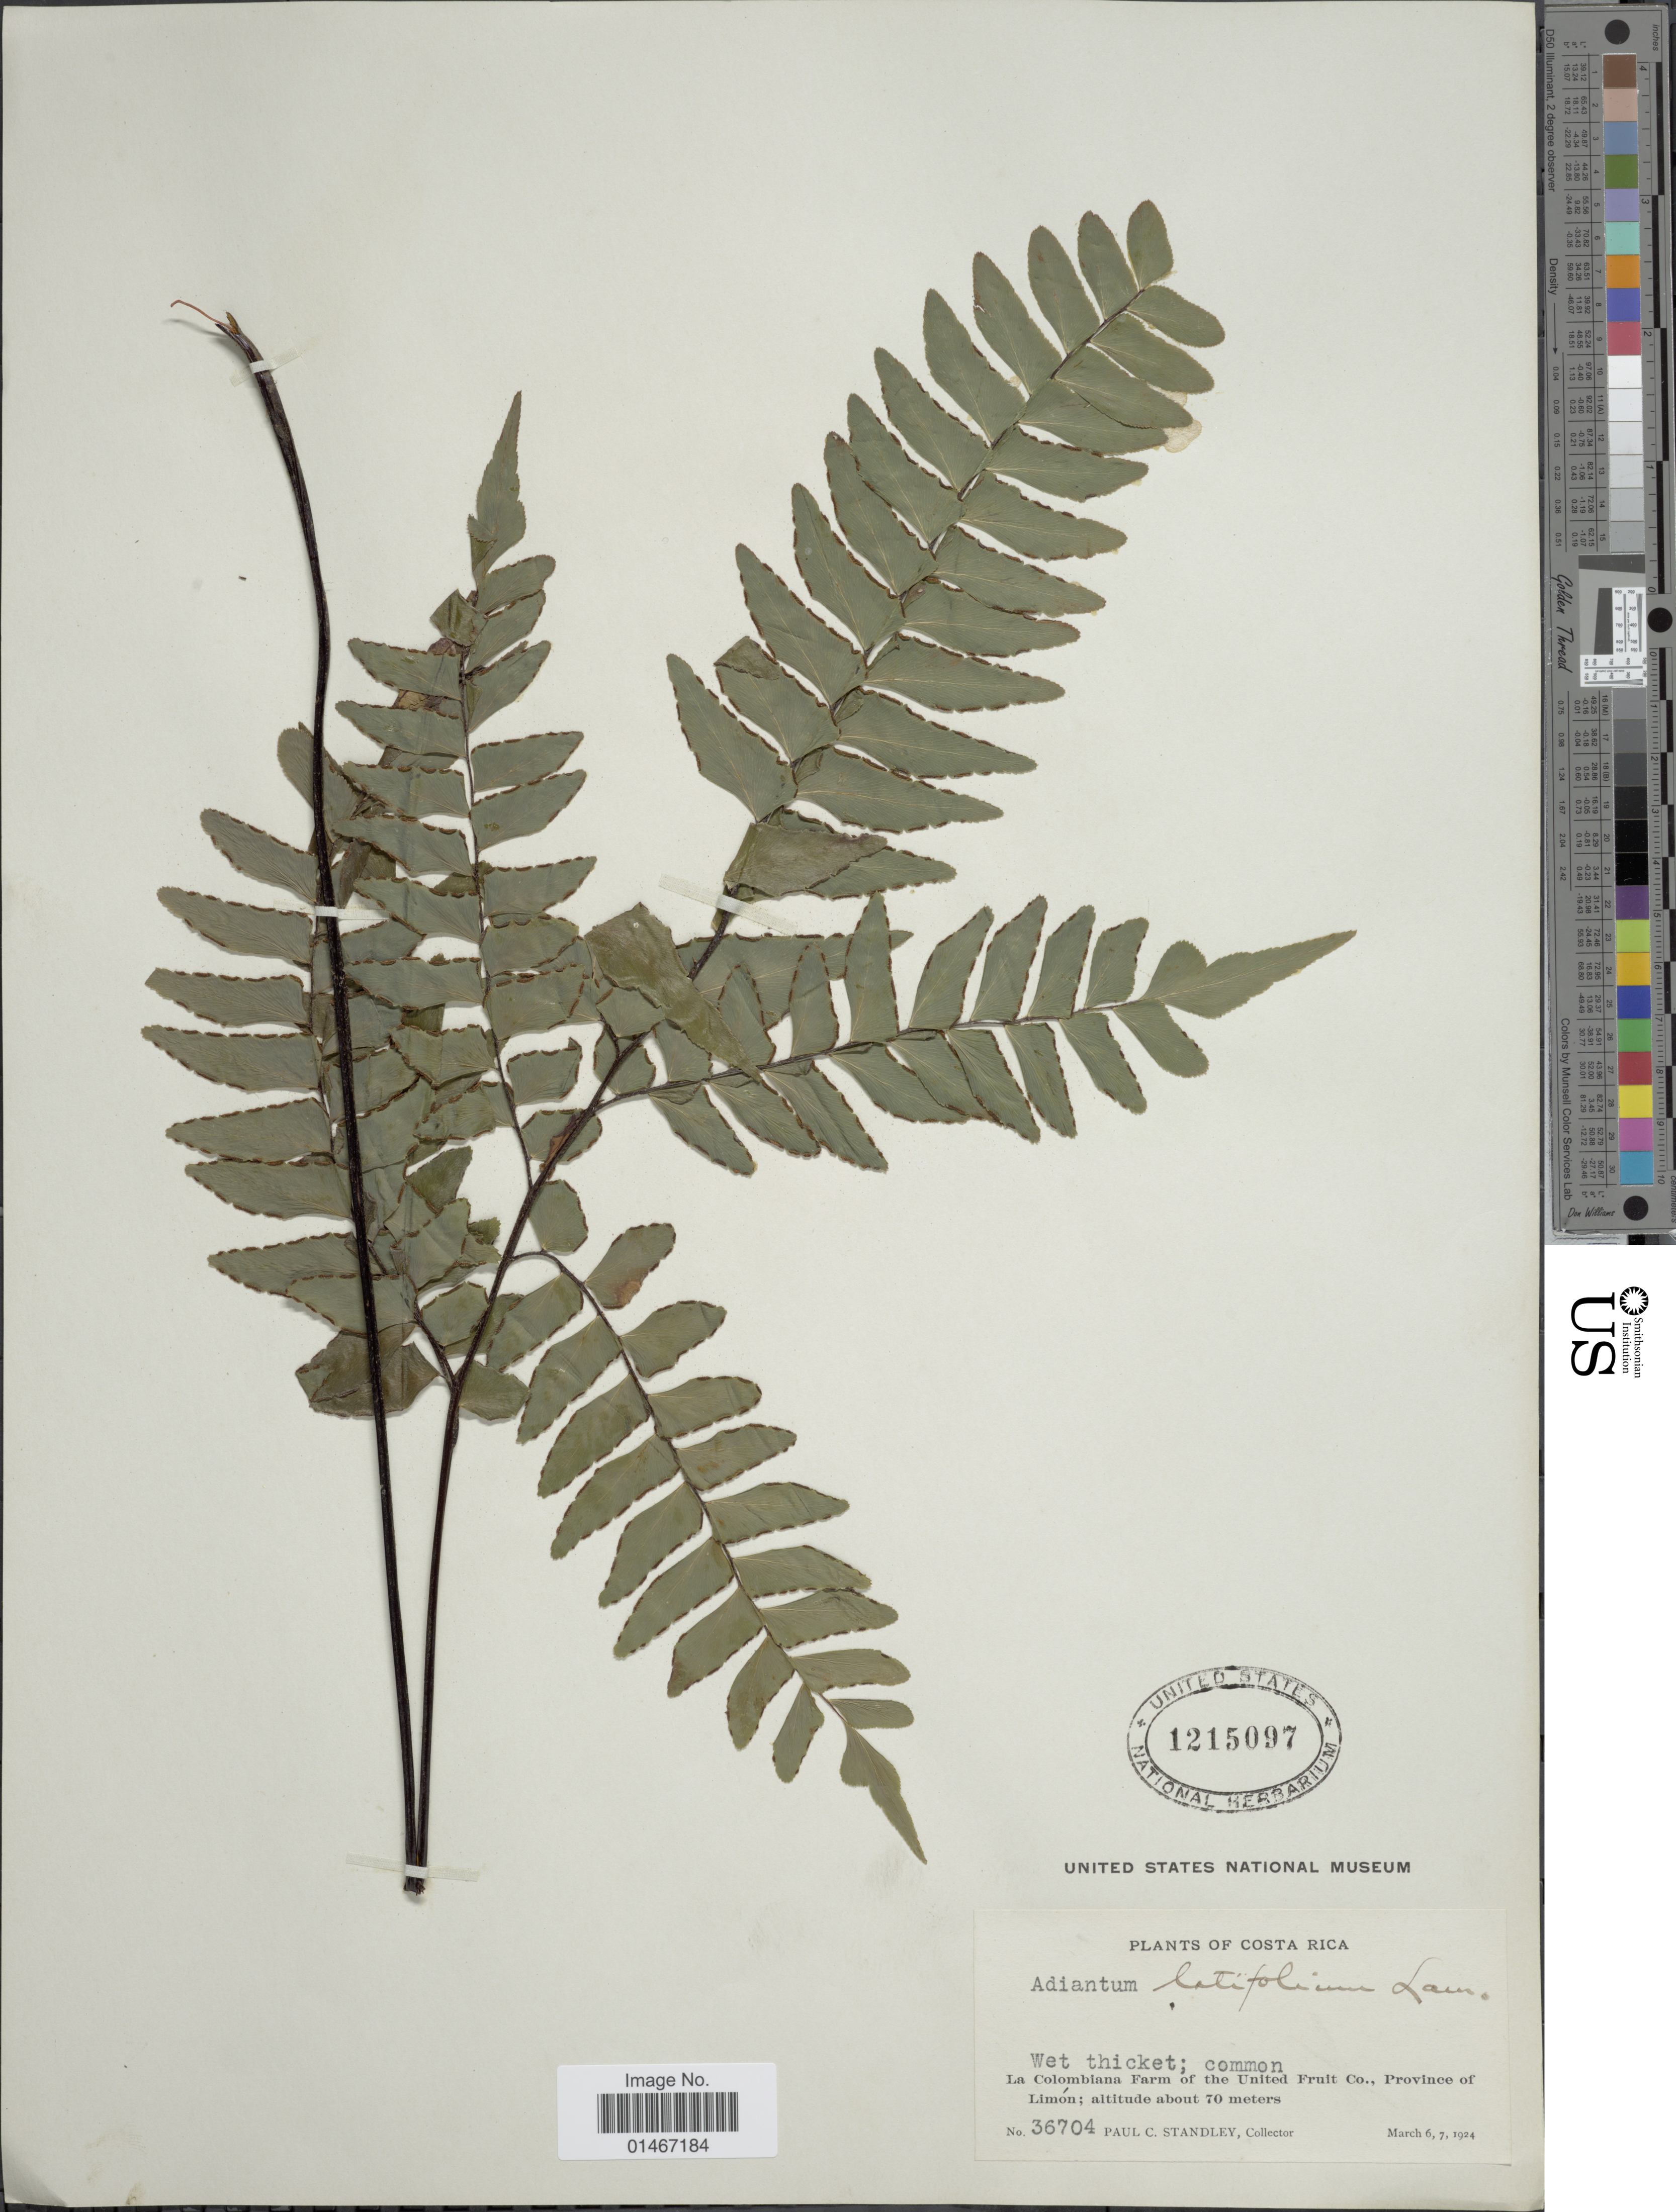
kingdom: Plantae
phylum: Tracheophyta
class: Polypodiopsida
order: Polypodiales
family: Pteridaceae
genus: Adiantum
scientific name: Adiantum latifolium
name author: Lam.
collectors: P. C. Standley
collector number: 36704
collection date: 1924-03-06/1924-03-07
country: Costa Rica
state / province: Limón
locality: La Colombiana Farm of the United Fruit Co., Province of Limon.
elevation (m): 70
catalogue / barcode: US 1215097